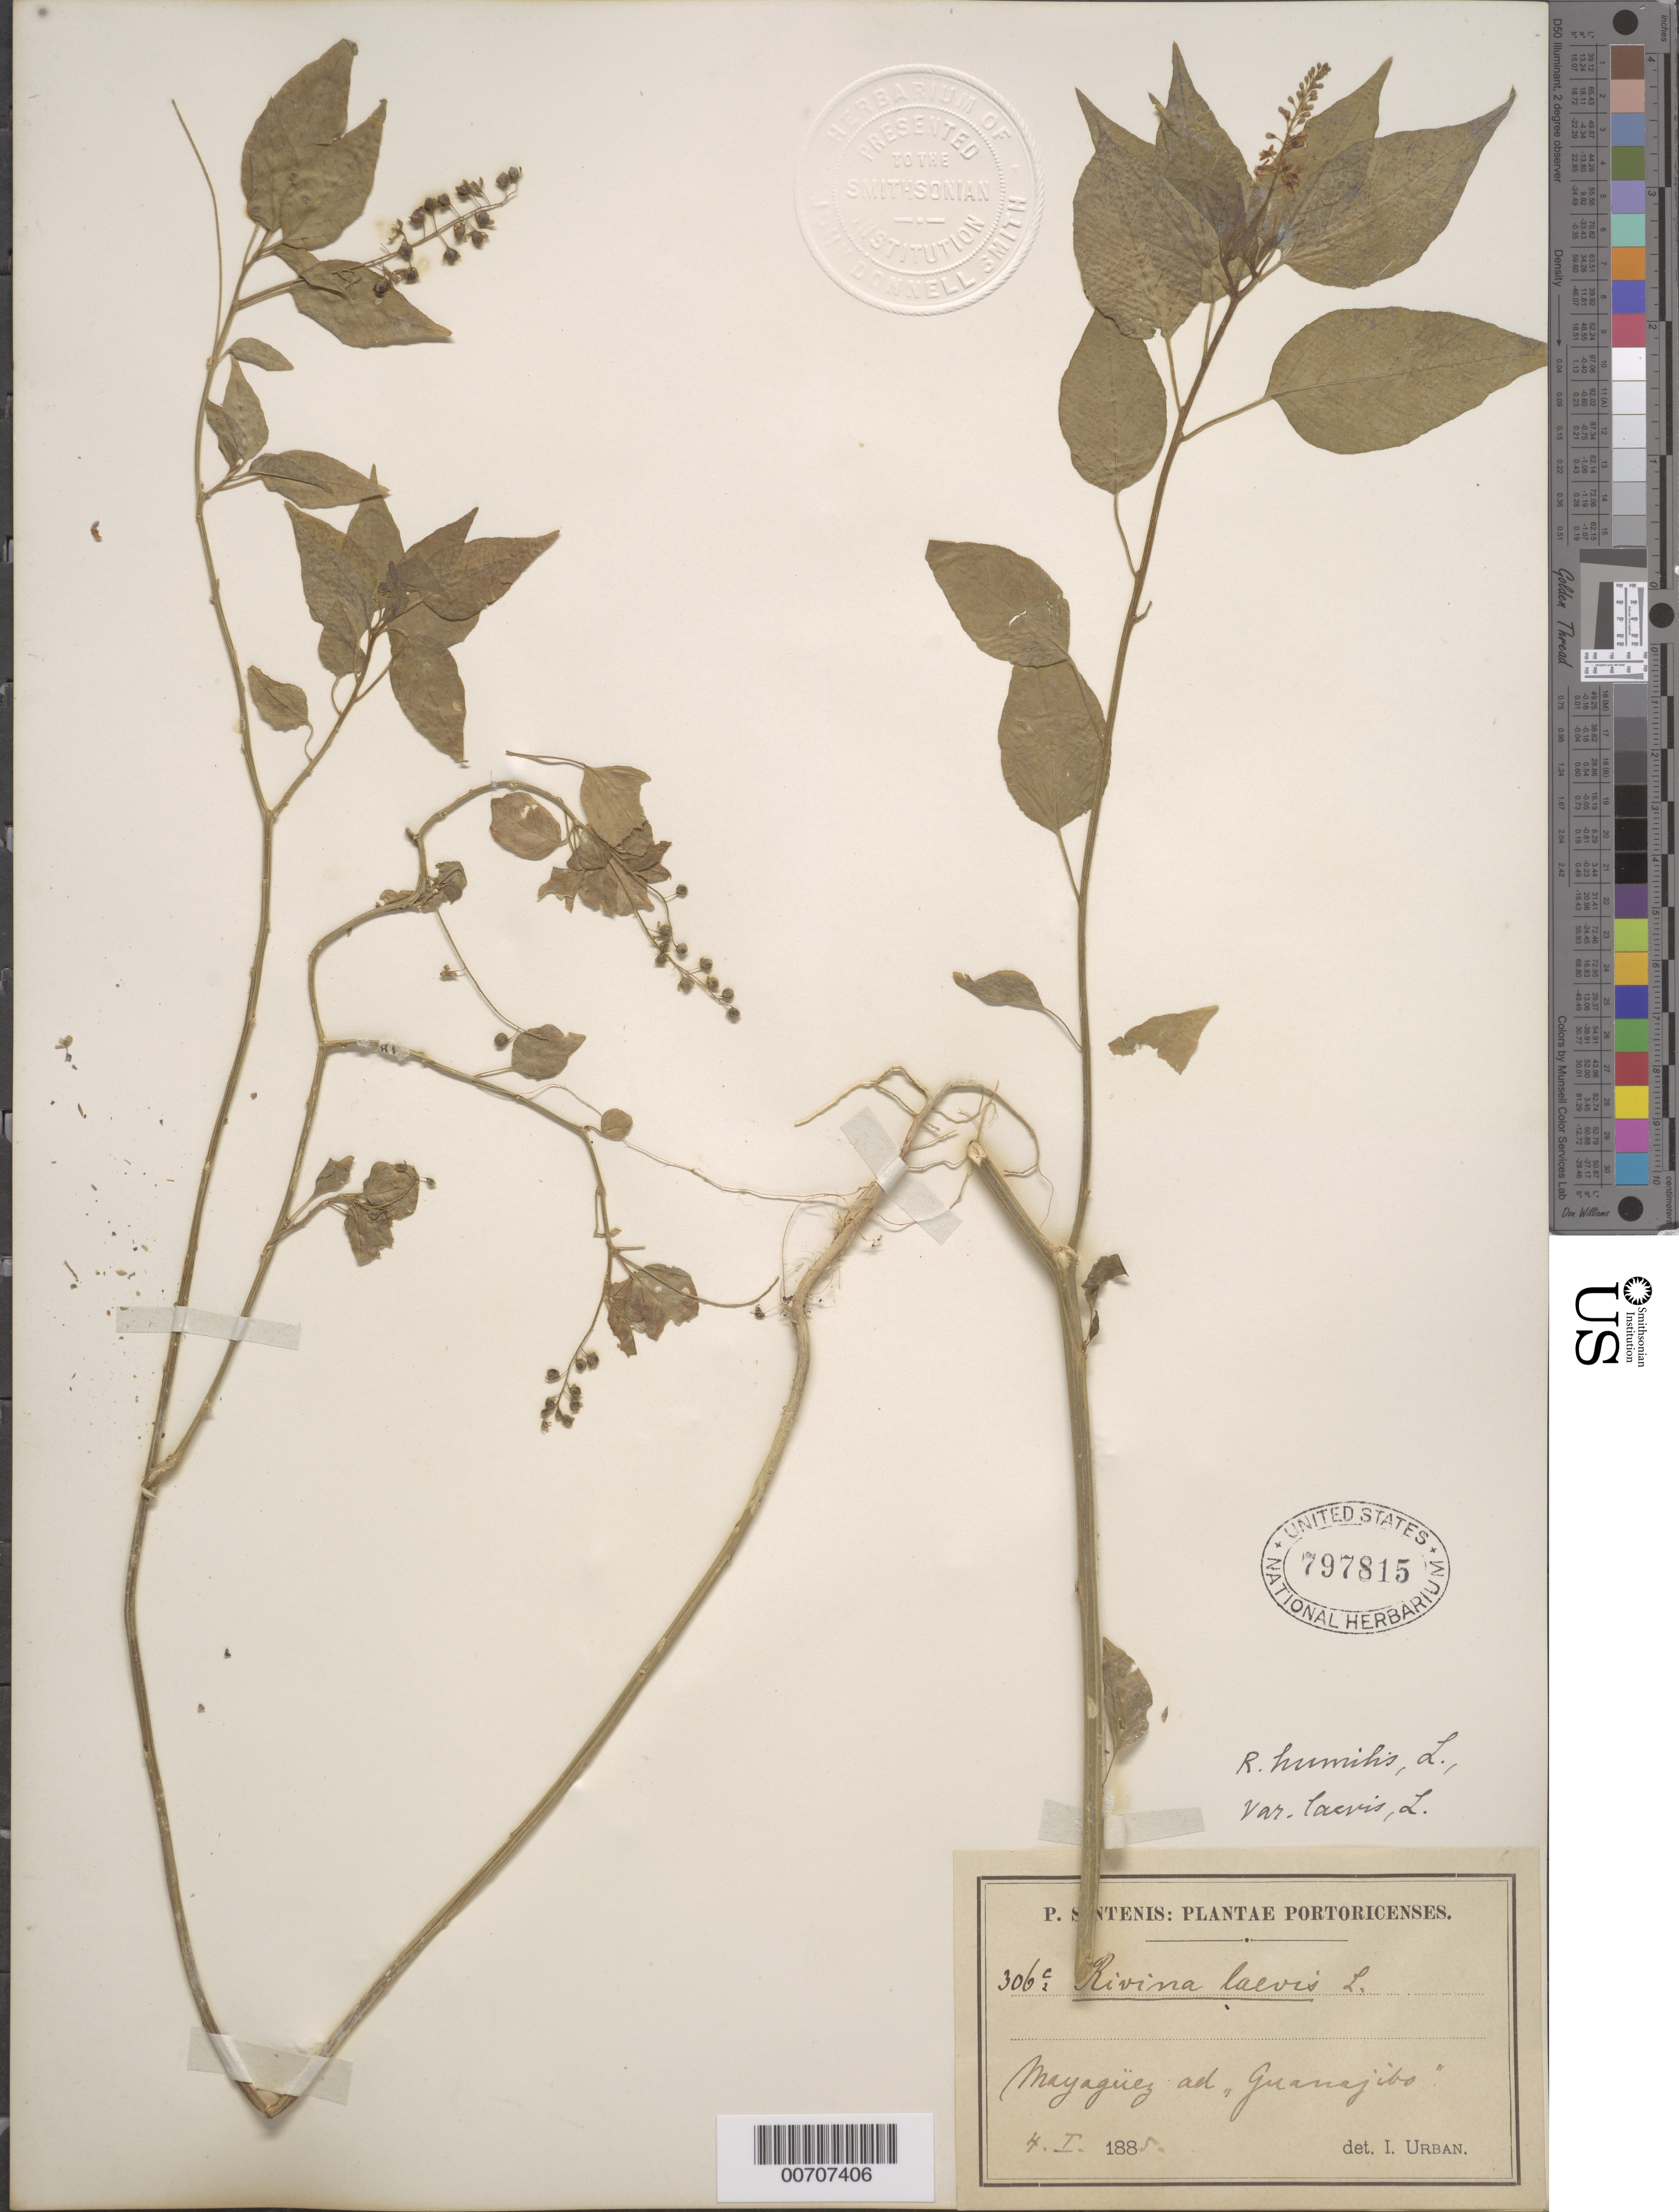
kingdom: Plantae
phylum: Tracheophyta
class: Magnoliopsida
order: Caryophyllales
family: Phytolaccaceae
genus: Rivina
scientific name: Rivina laevis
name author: L.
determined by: Urban, Ignatz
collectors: P. Sintenis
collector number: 306 c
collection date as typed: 04 Jan 1885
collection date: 1885-01-04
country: Puerto Rico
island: Greater Antilles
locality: Mayaguez ad Gaunajibo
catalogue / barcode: US 797815